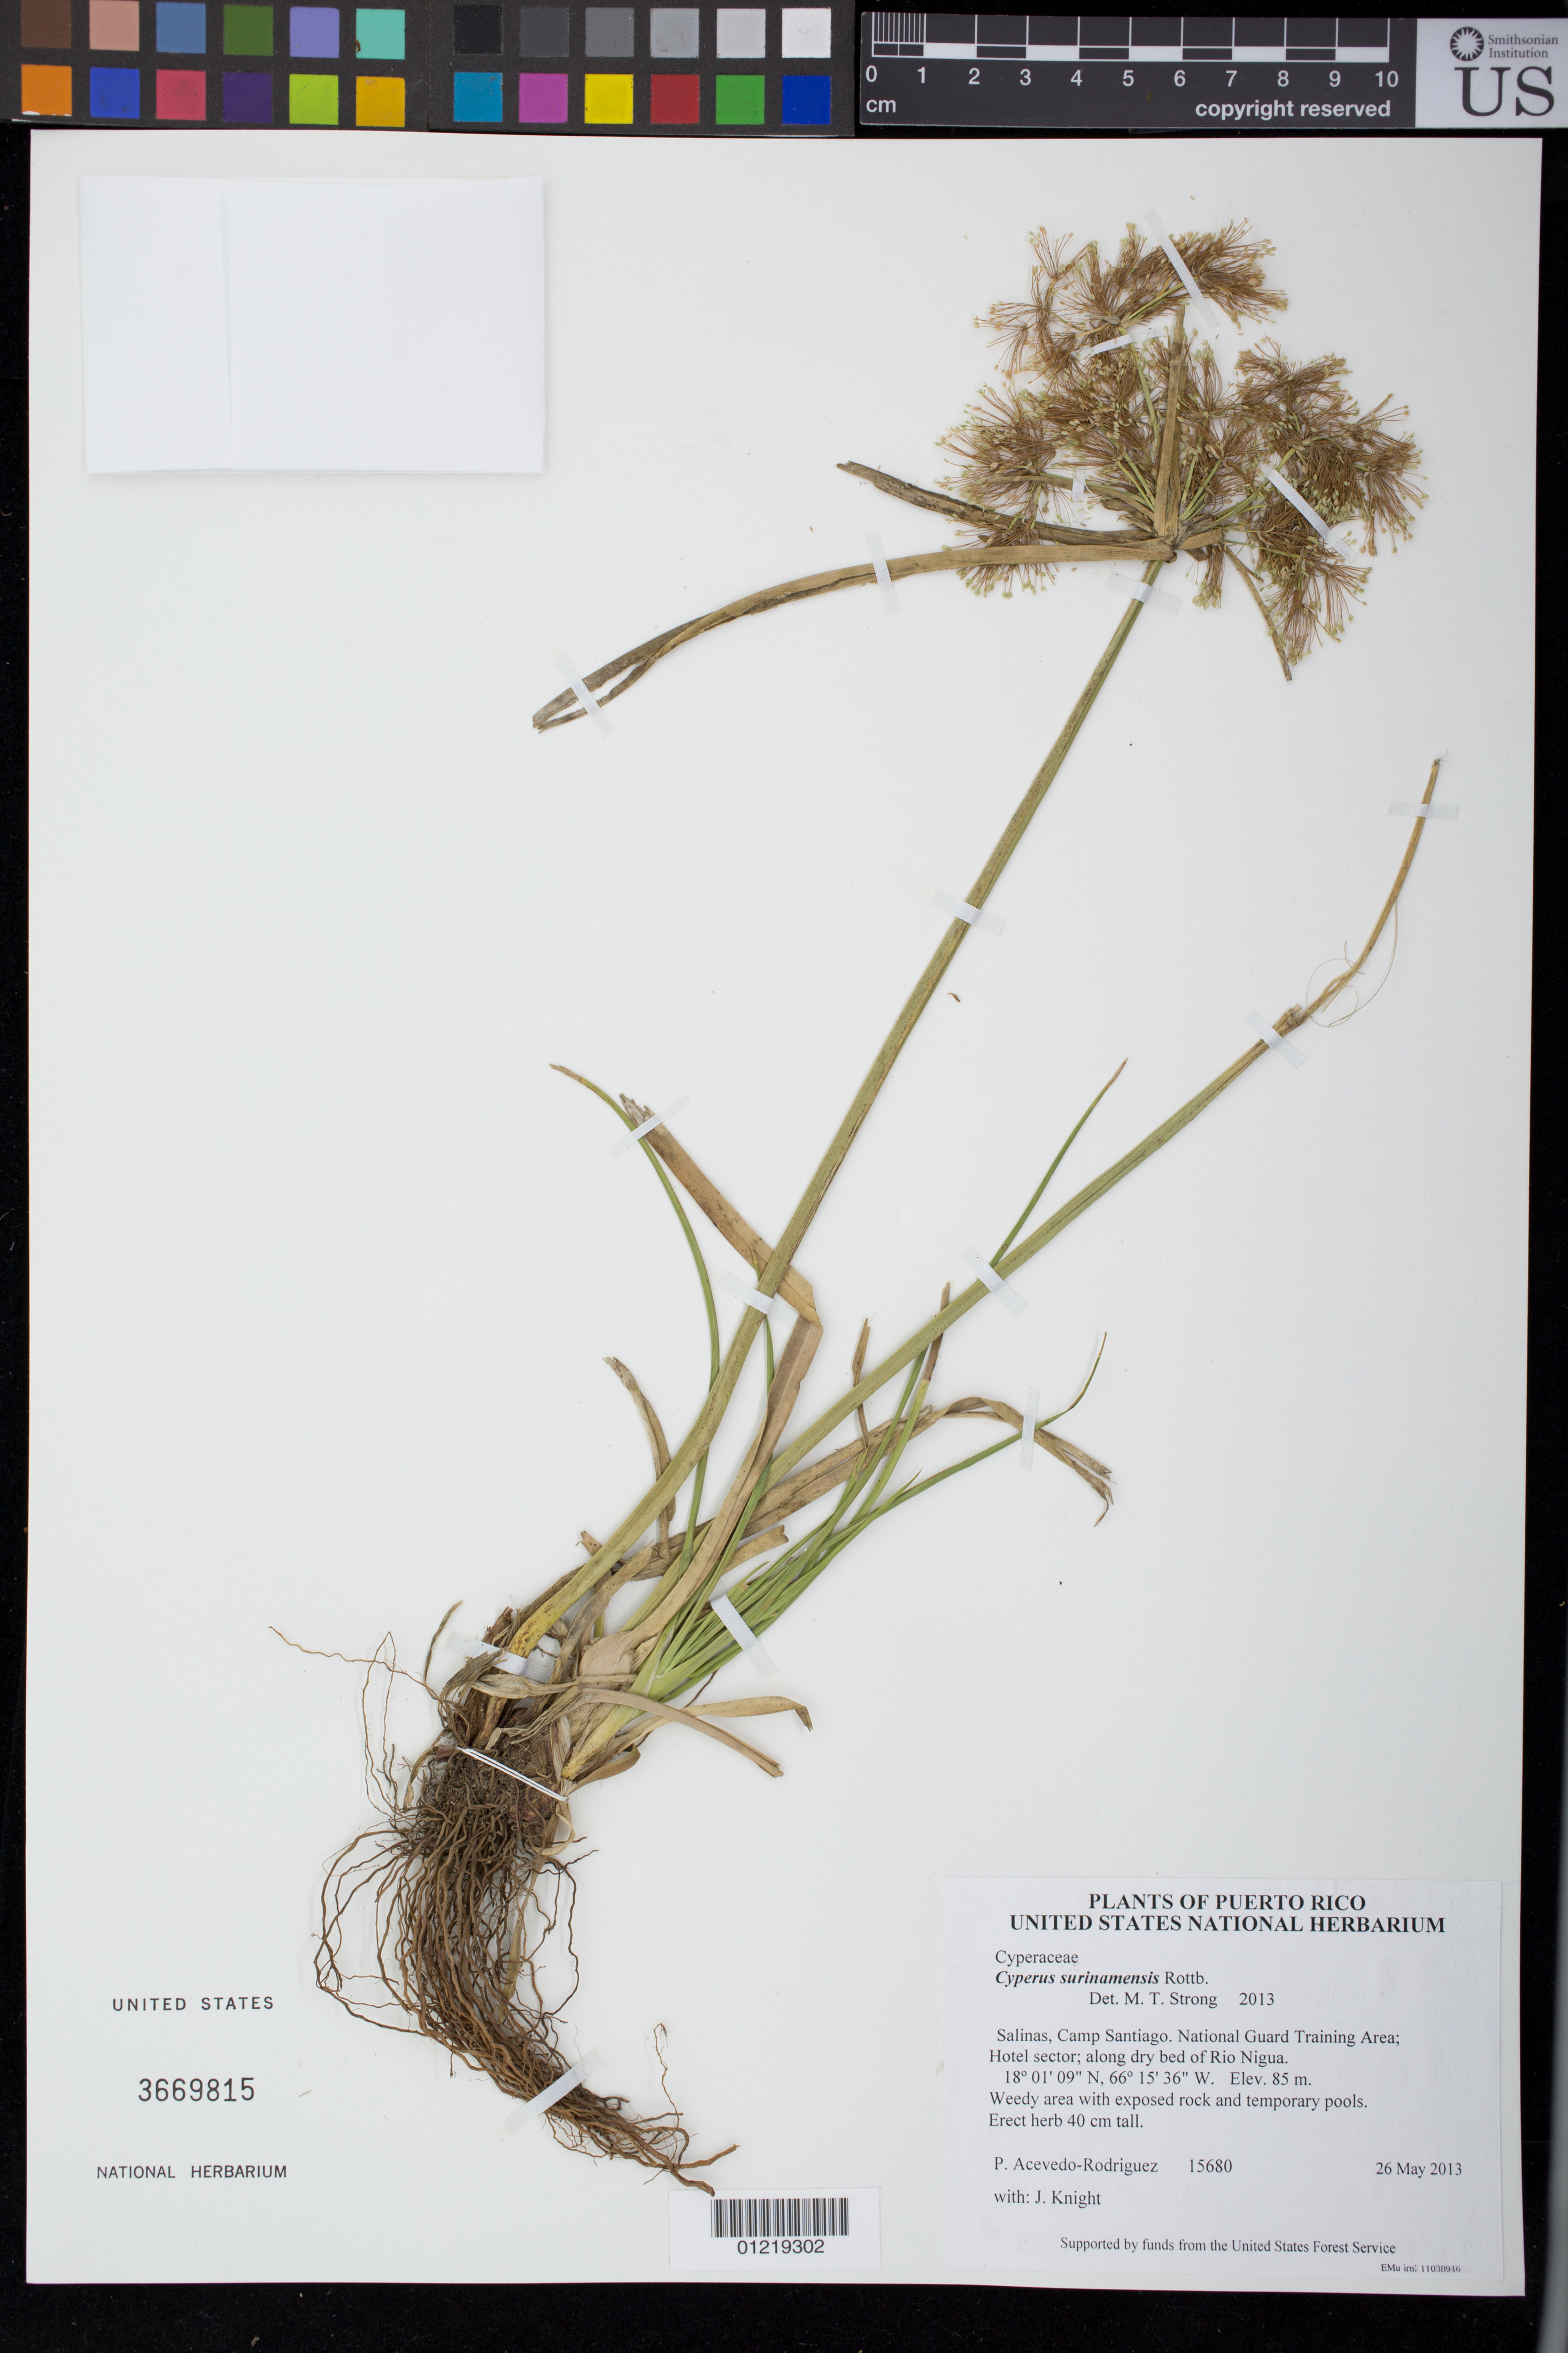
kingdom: Plantae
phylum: Tracheophyta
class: Liliopsida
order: Poales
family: Cyperaceae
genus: Cyperus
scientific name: Cyperus surinamensis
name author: Rottb.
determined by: Strong, M. T., (US), Smithsonian Institution - National Museum of Natural History (UNITED STATES)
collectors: P. Acevedo-Rodr. & J. Knight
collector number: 15680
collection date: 2013-05-26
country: Puerto Rico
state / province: Salinas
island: Puerto Rico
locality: Camp Santiago. National Guard Training Area; Hotel sector; along dry bed of Rio Nigua.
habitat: Weedy area with exposed rock and temporary pools.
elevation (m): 85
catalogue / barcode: US 3669815